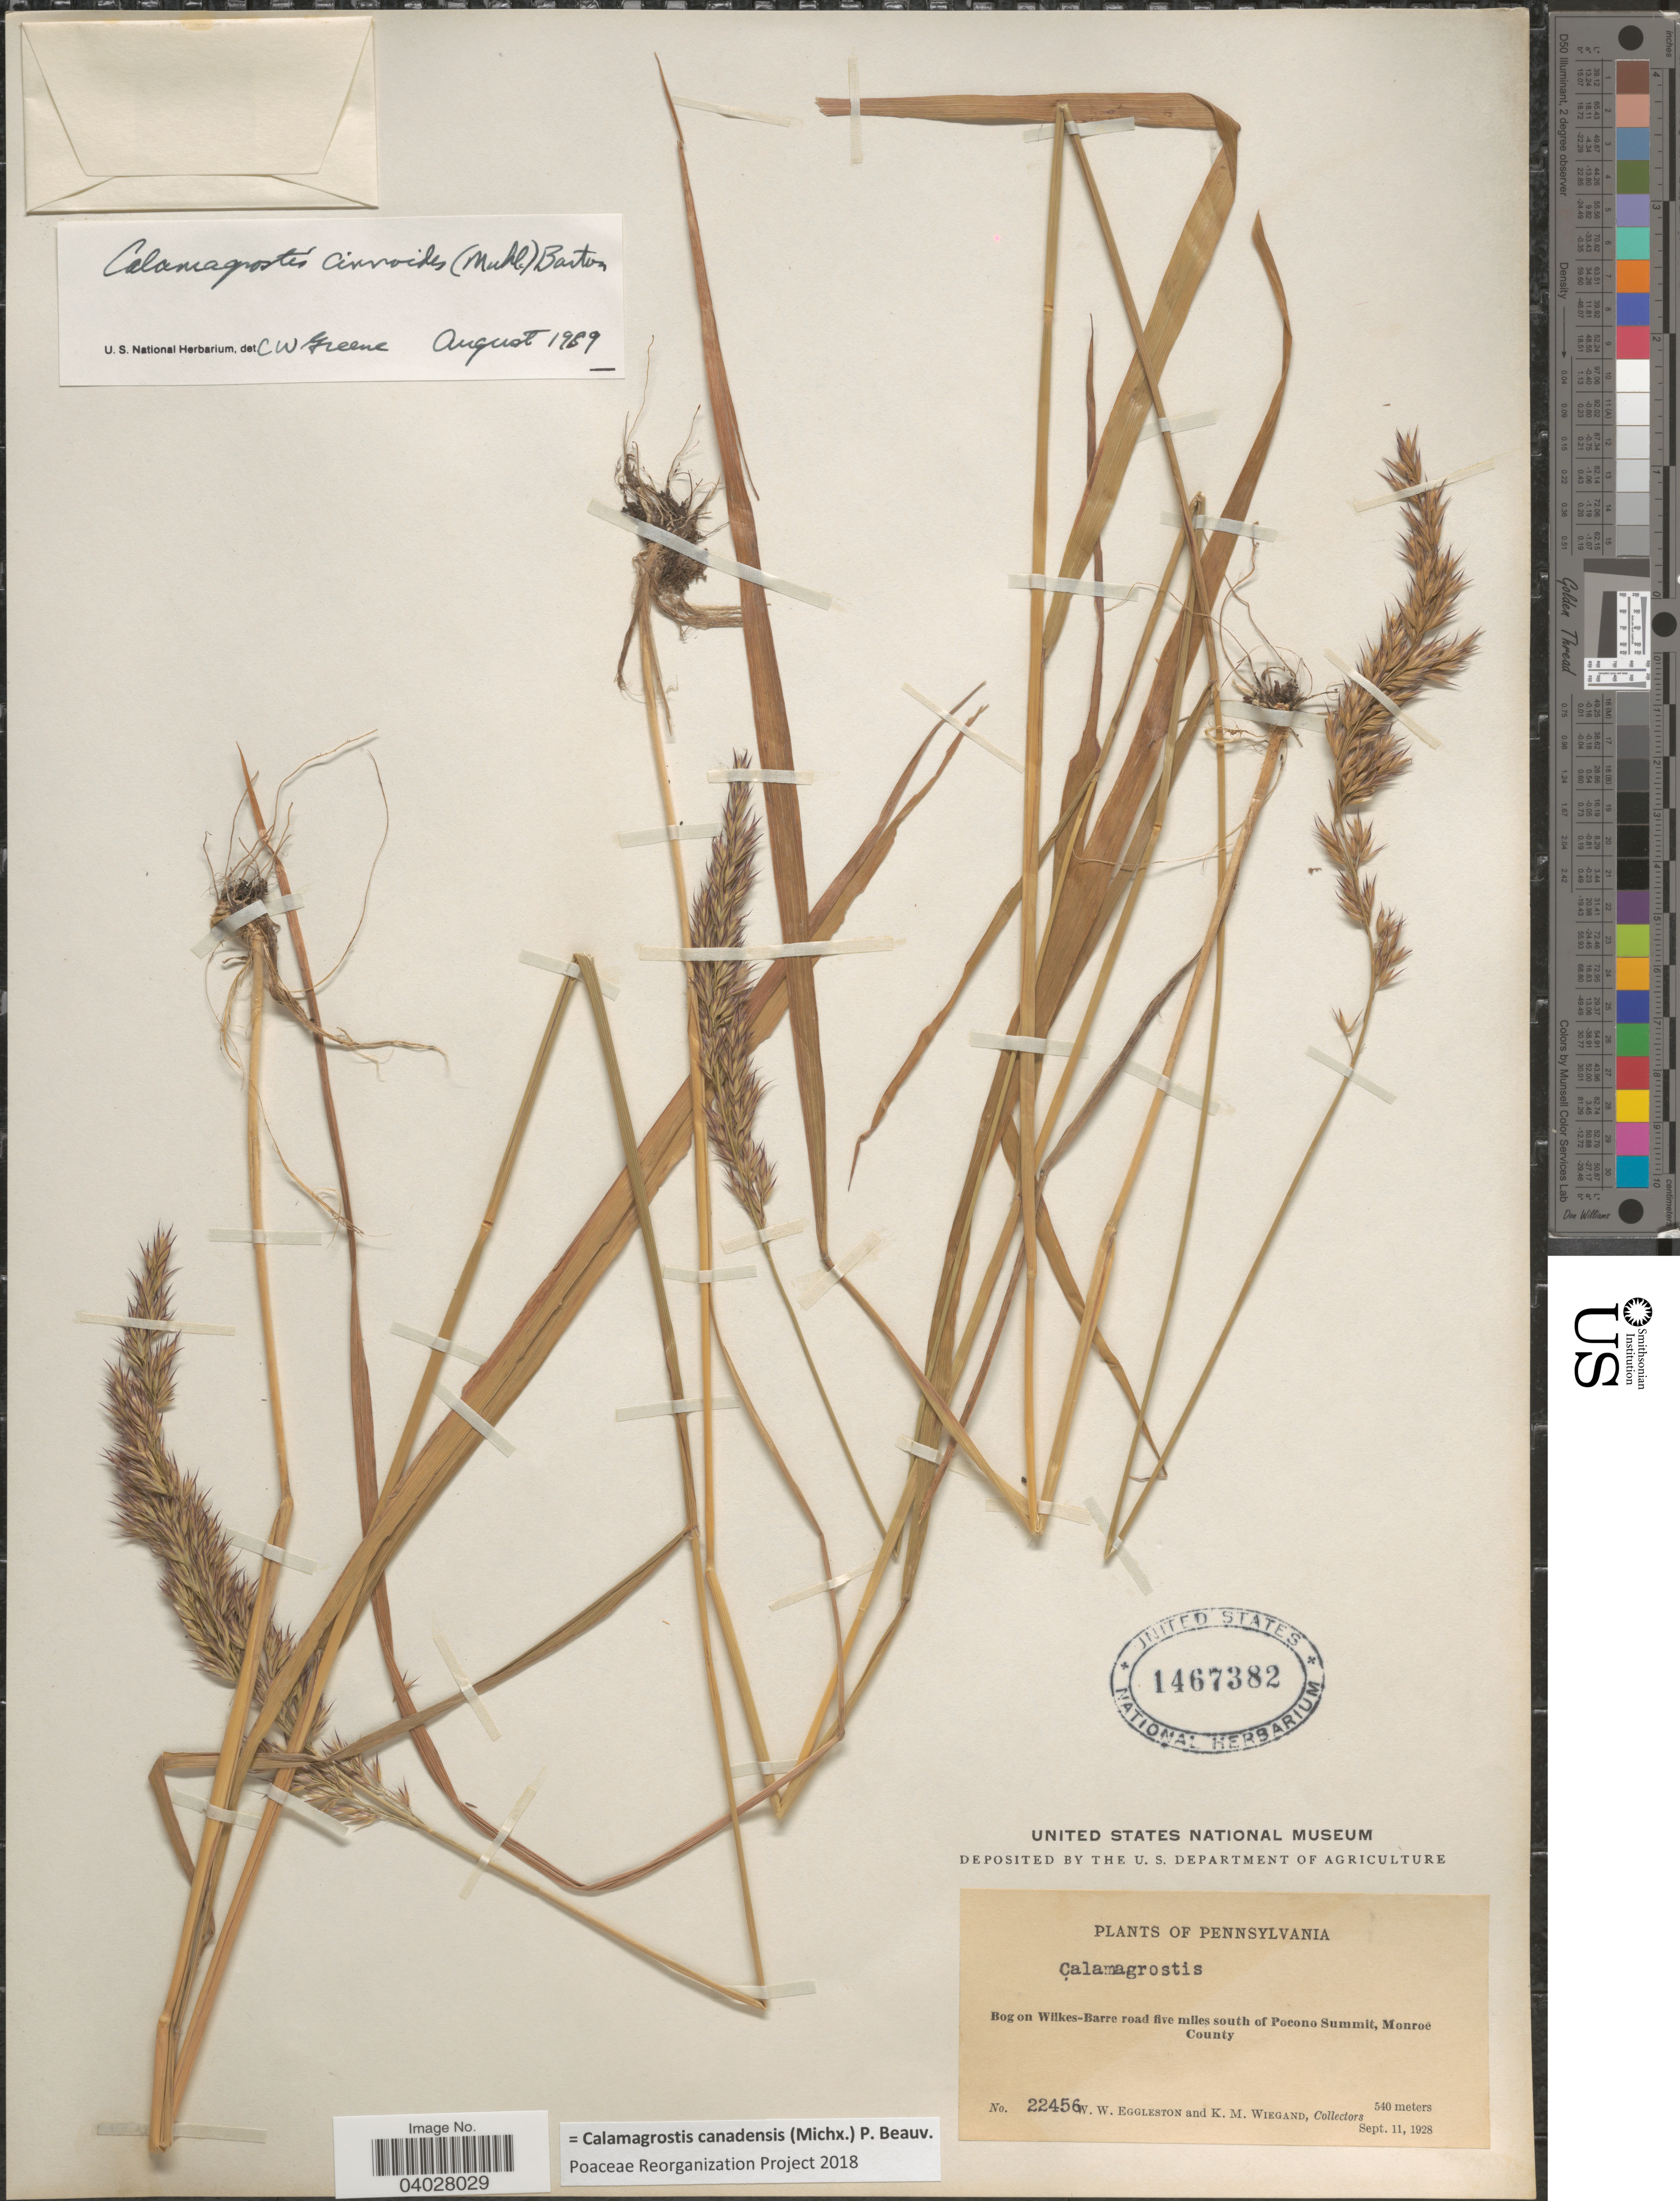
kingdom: Plantae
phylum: Tracheophyta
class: Liliopsida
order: Poales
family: Poaceae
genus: Calamagrostis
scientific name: Calamagrostis canadensis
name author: (Michx.) P. Beauv.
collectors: W. W. Eggleston & K. M. Wiegand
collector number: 22456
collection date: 1928-09-11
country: United States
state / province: Pennsylvania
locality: Bog on Wilkes-Barre road five miles south of Pocono Summit, Monroe County.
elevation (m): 540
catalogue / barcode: US 1467382